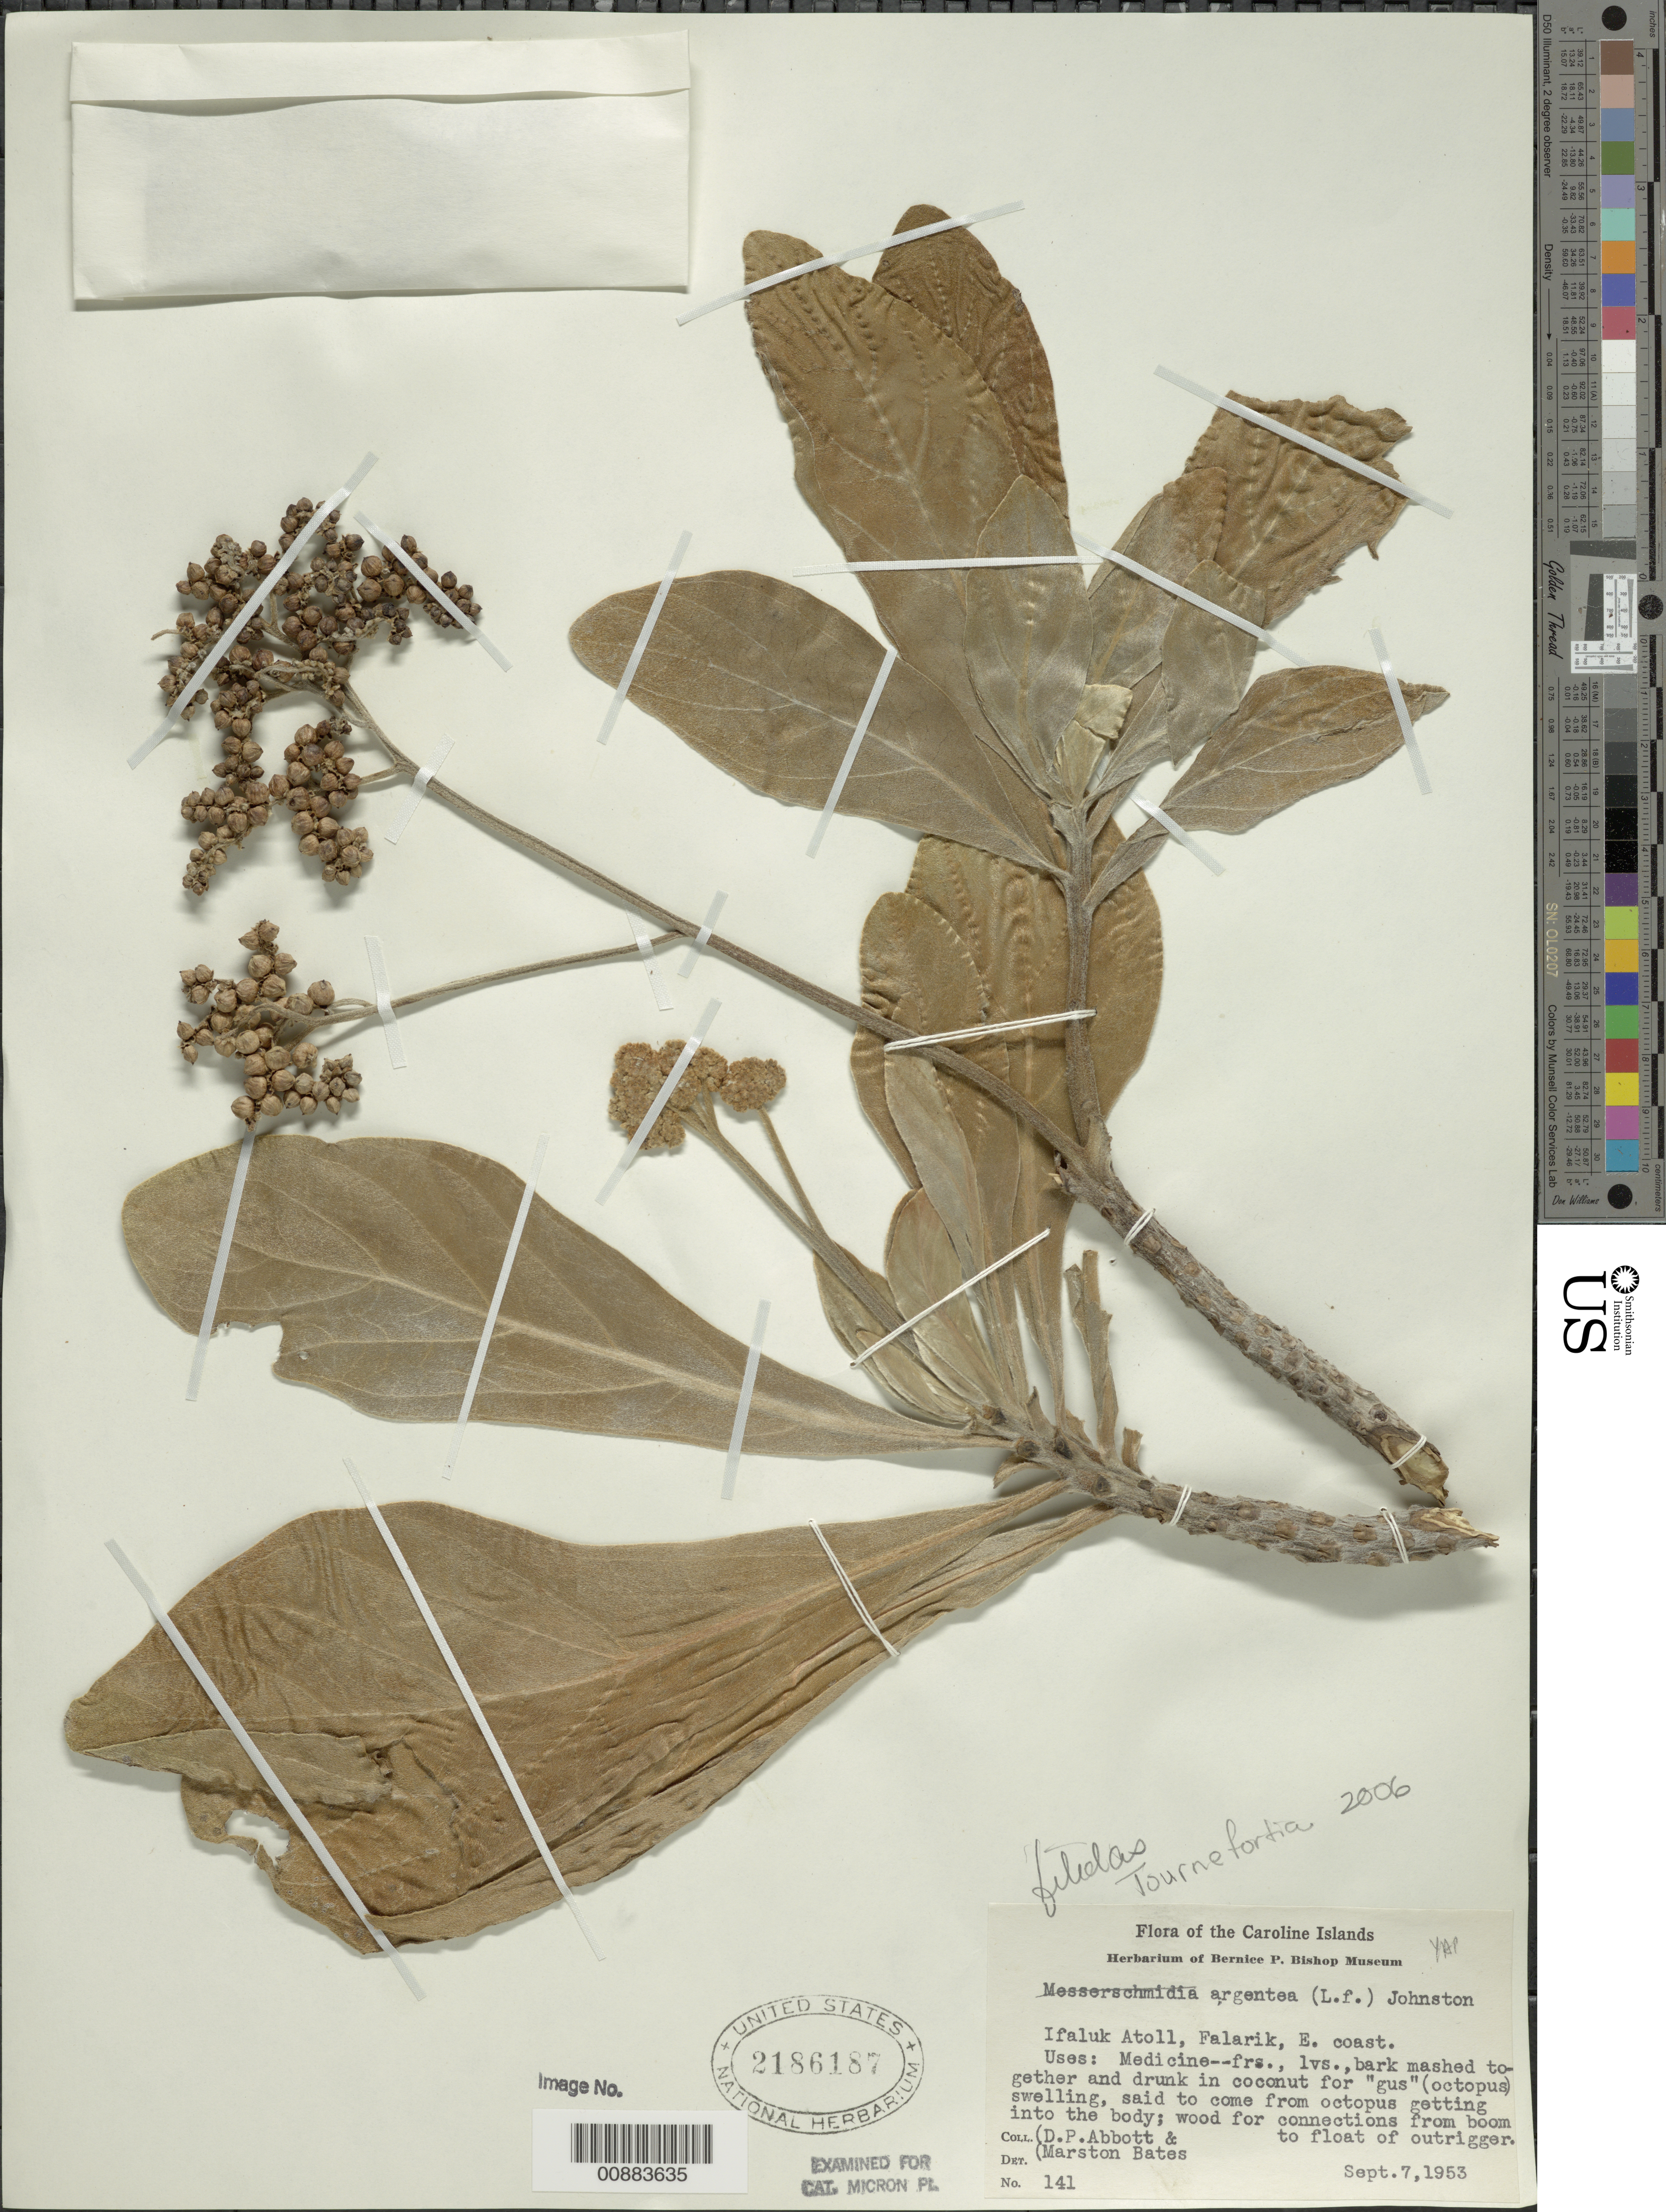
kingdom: Plantae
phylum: Tracheophyta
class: Magnoliopsida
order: Boraginales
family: Heliotropiaceae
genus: Heliotropium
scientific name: Heliotropium arboreum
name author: (Blanco) Mabberley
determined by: Wagner, W. L., (BOT), Smithsonian Institution - National Museum of Natural History (UNITED STATES)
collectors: D. P. Abbott & M. Bates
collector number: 141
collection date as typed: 07 Sep 1953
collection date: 1953-09-07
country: Micronesia, Federated States of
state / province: Yap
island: Ifalik (Ifaluk) Atoll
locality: Ifalik (Ifaluk) Atoll, Falarik, East coast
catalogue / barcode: US 2186187